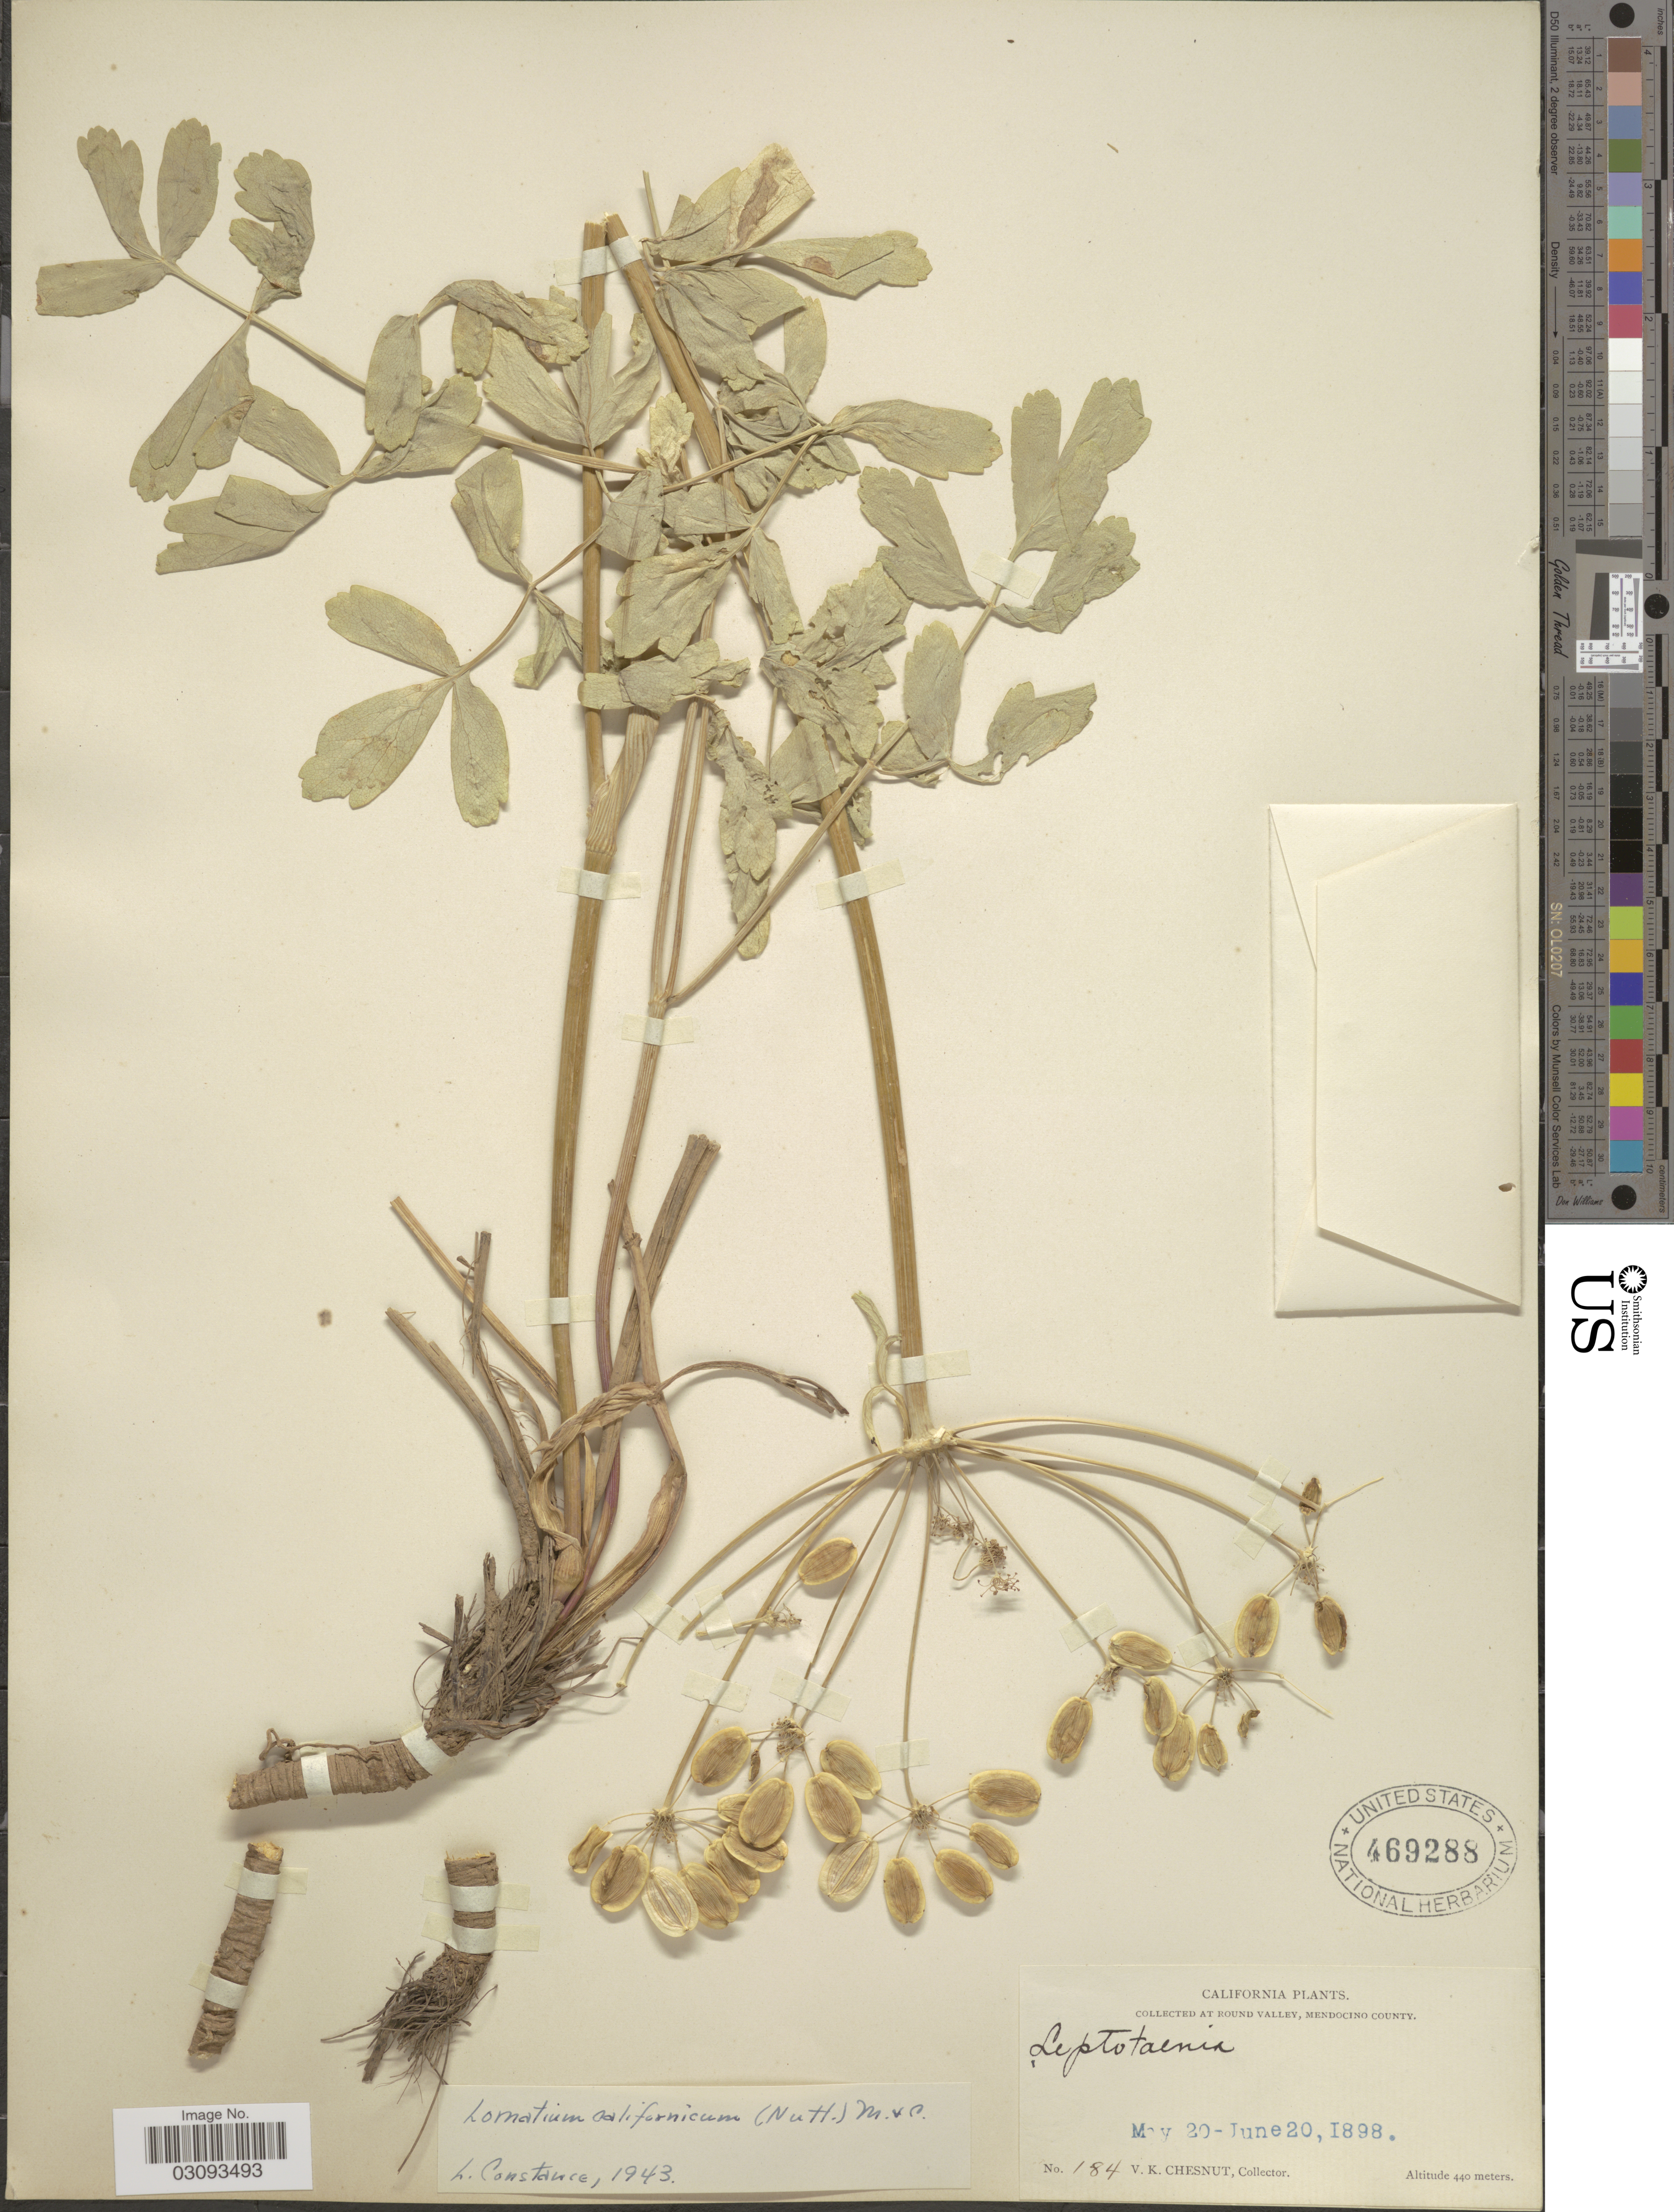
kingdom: Plantae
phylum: Tracheophyta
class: Magnoliopsida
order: Apiales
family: Apiaceae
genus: Lomatium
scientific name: Lomatium californicum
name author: (Nutt.) Mathias & Constance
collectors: V. Chesnut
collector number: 184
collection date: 1898-05-20/1898-06-20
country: United States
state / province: California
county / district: Mendocino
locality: At Round Valley, Mendocino County.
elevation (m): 440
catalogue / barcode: US 469288